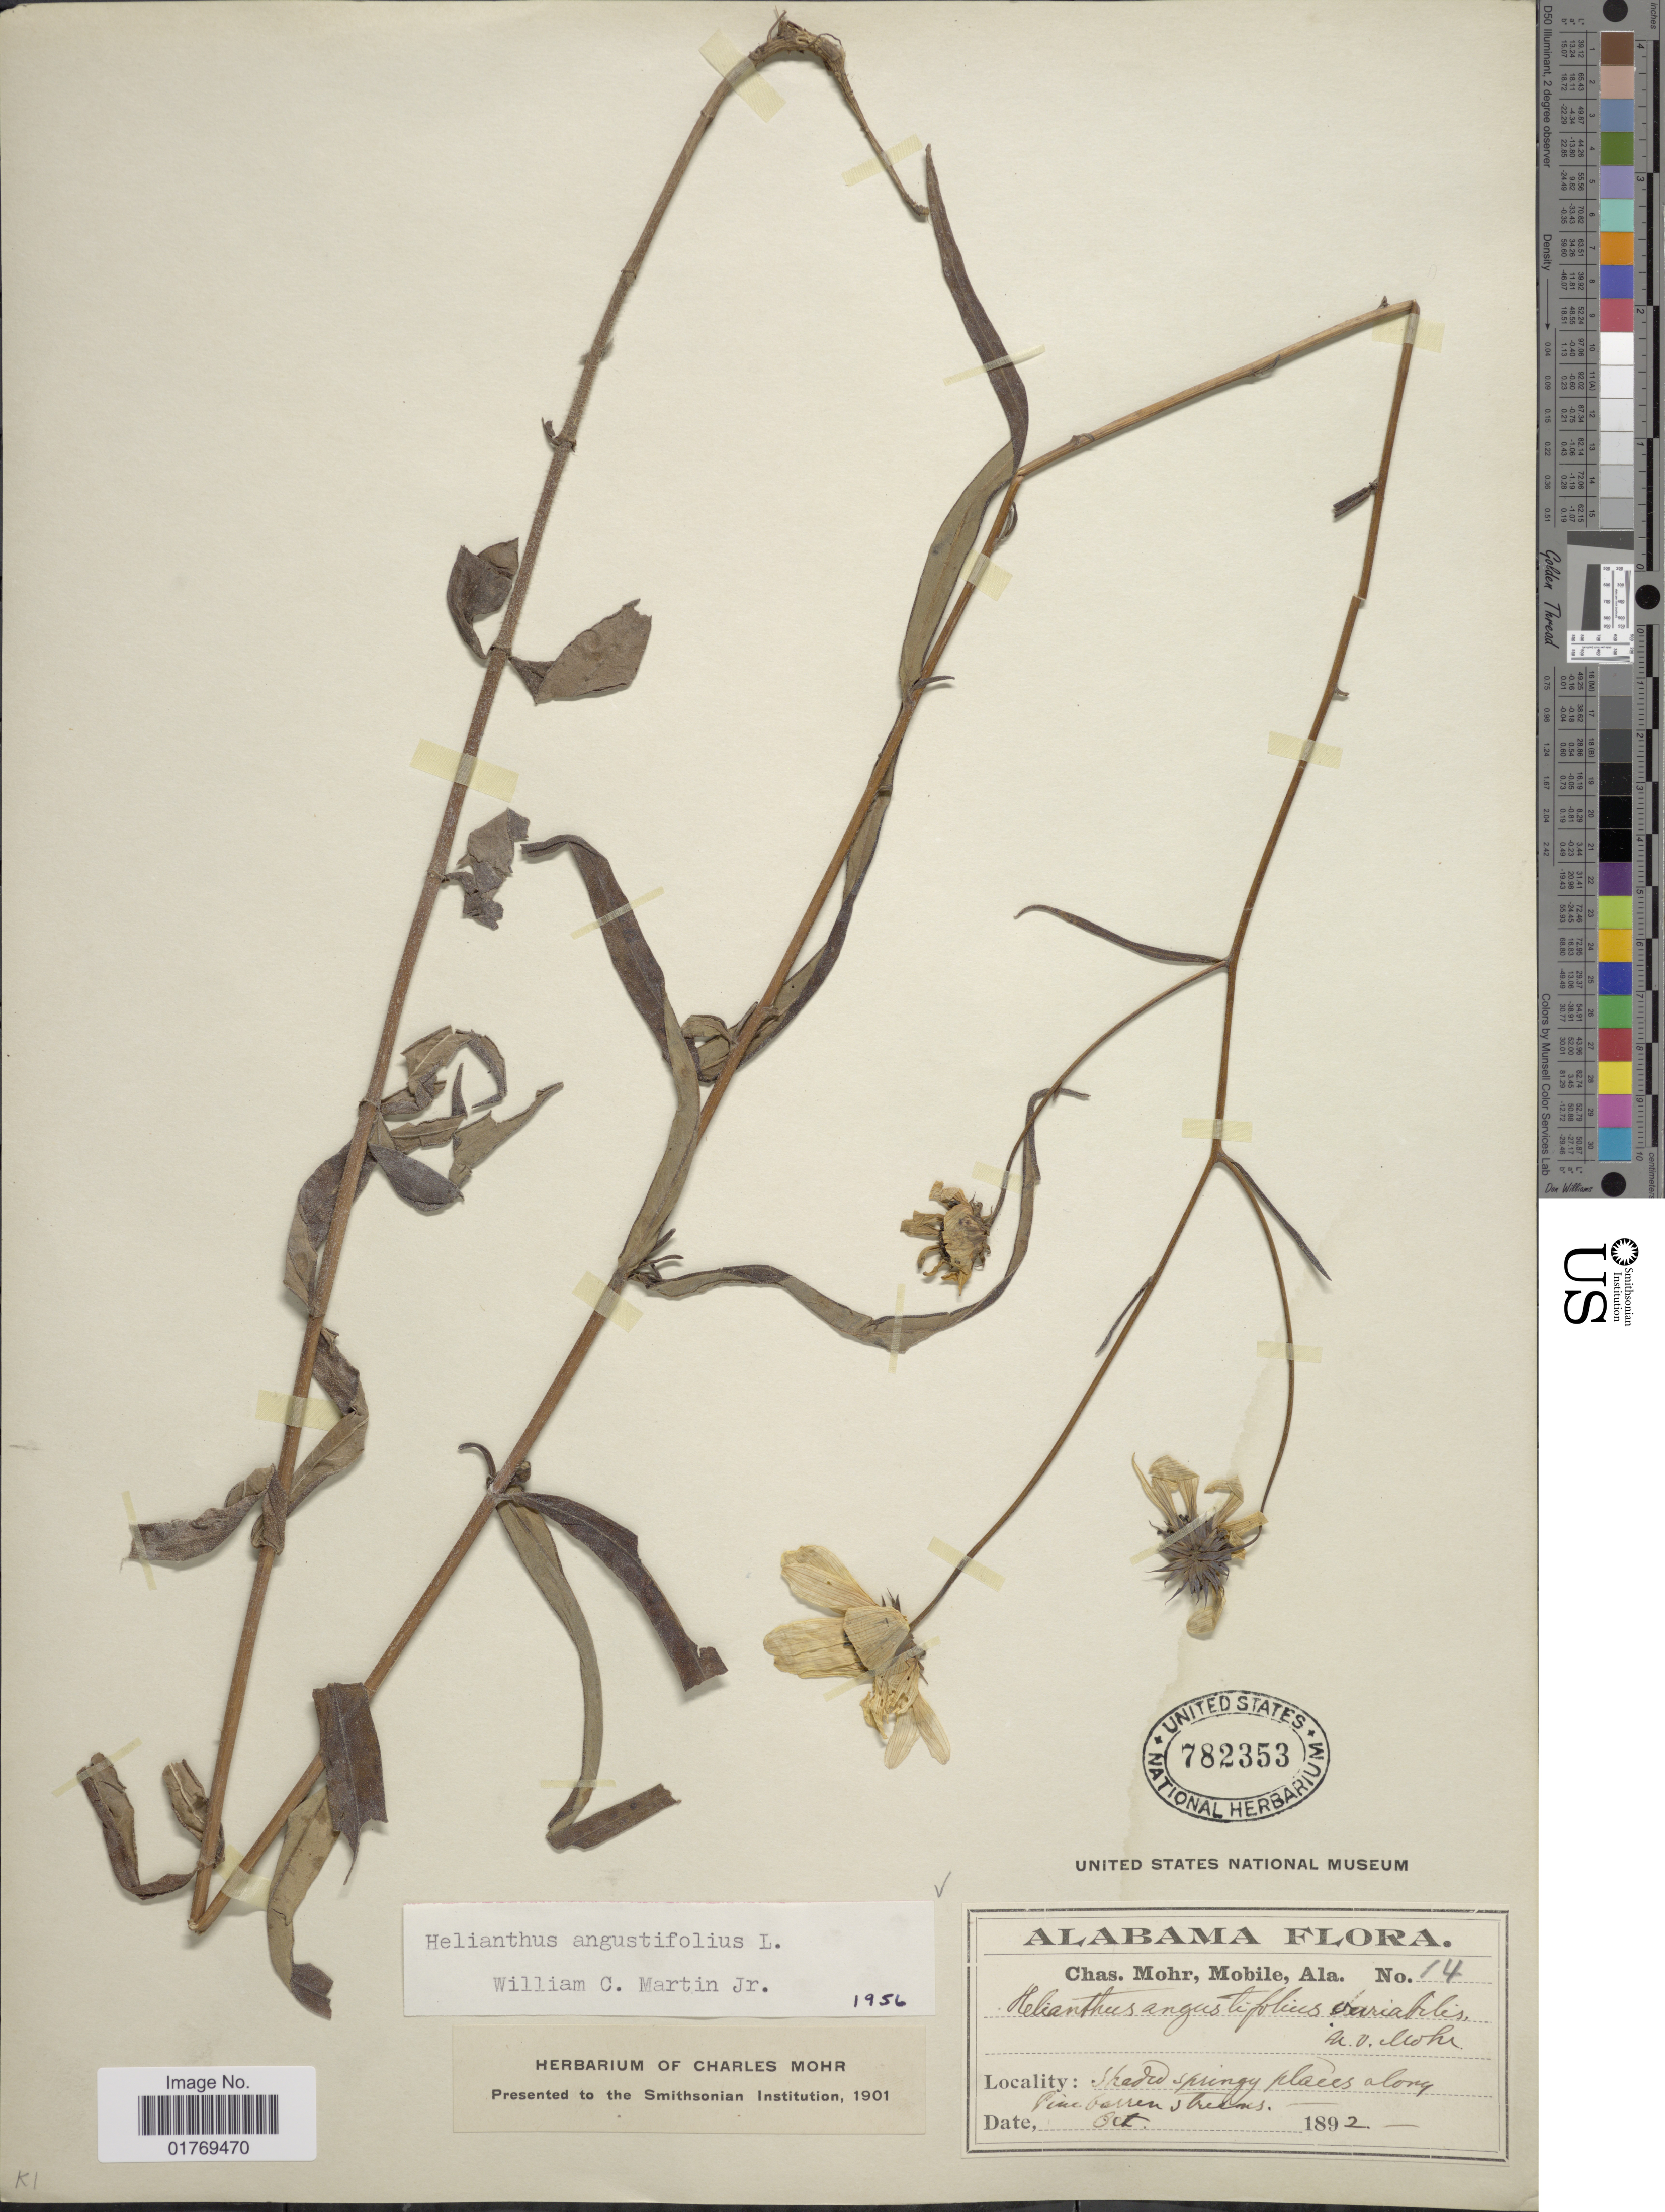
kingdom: Plantae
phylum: Tracheophyta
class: Magnoliopsida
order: Asterales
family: Asteraceae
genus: Helianthus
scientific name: Helianthus angustifolius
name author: L.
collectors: C. T. Mohr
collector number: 14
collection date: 1892-10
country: United States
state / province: Alabama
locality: Shaded springy places along Pine barren streams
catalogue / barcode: US 782353